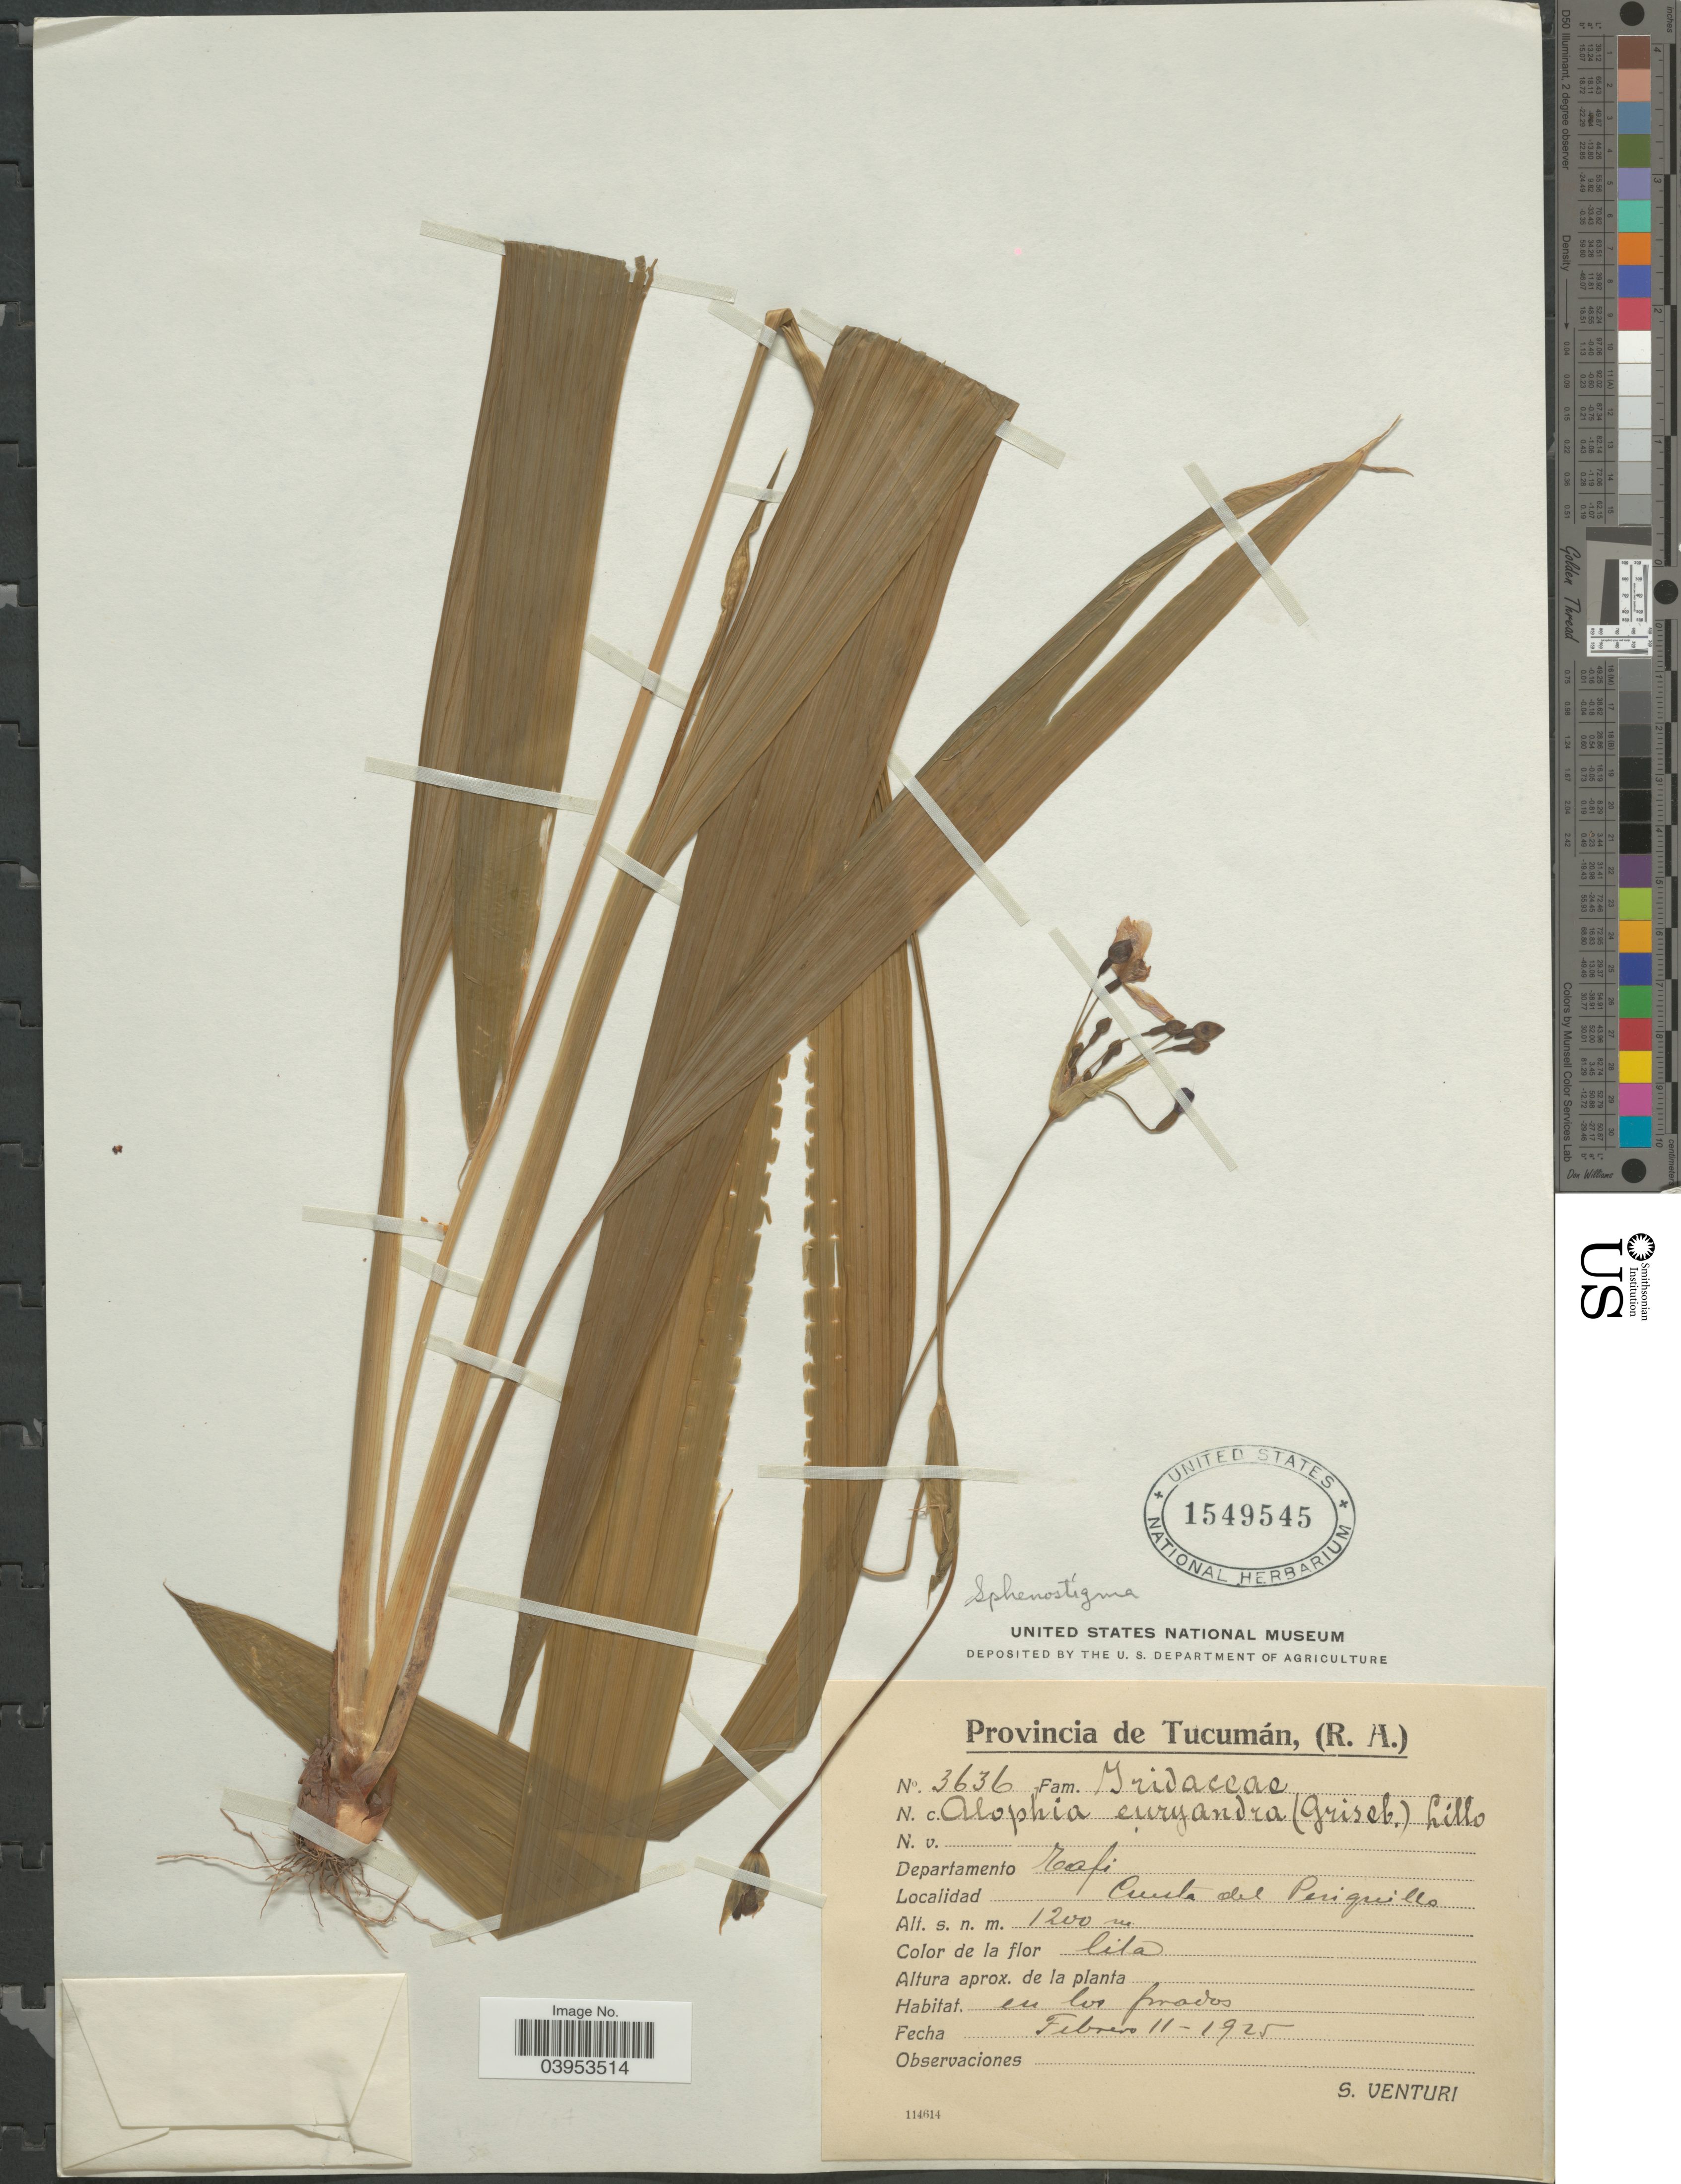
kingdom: Plantae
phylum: Tracheophyta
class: Liliopsida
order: Asparagales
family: Iridaceae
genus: Alophia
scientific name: Alophia euryandra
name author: (Griseb.) Lillo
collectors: S. Venturi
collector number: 3636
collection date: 1925-02-11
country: Argentina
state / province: Tucuman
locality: Departamento Tafi. Cuesta del Periquillo.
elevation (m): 1200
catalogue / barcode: US 1549545